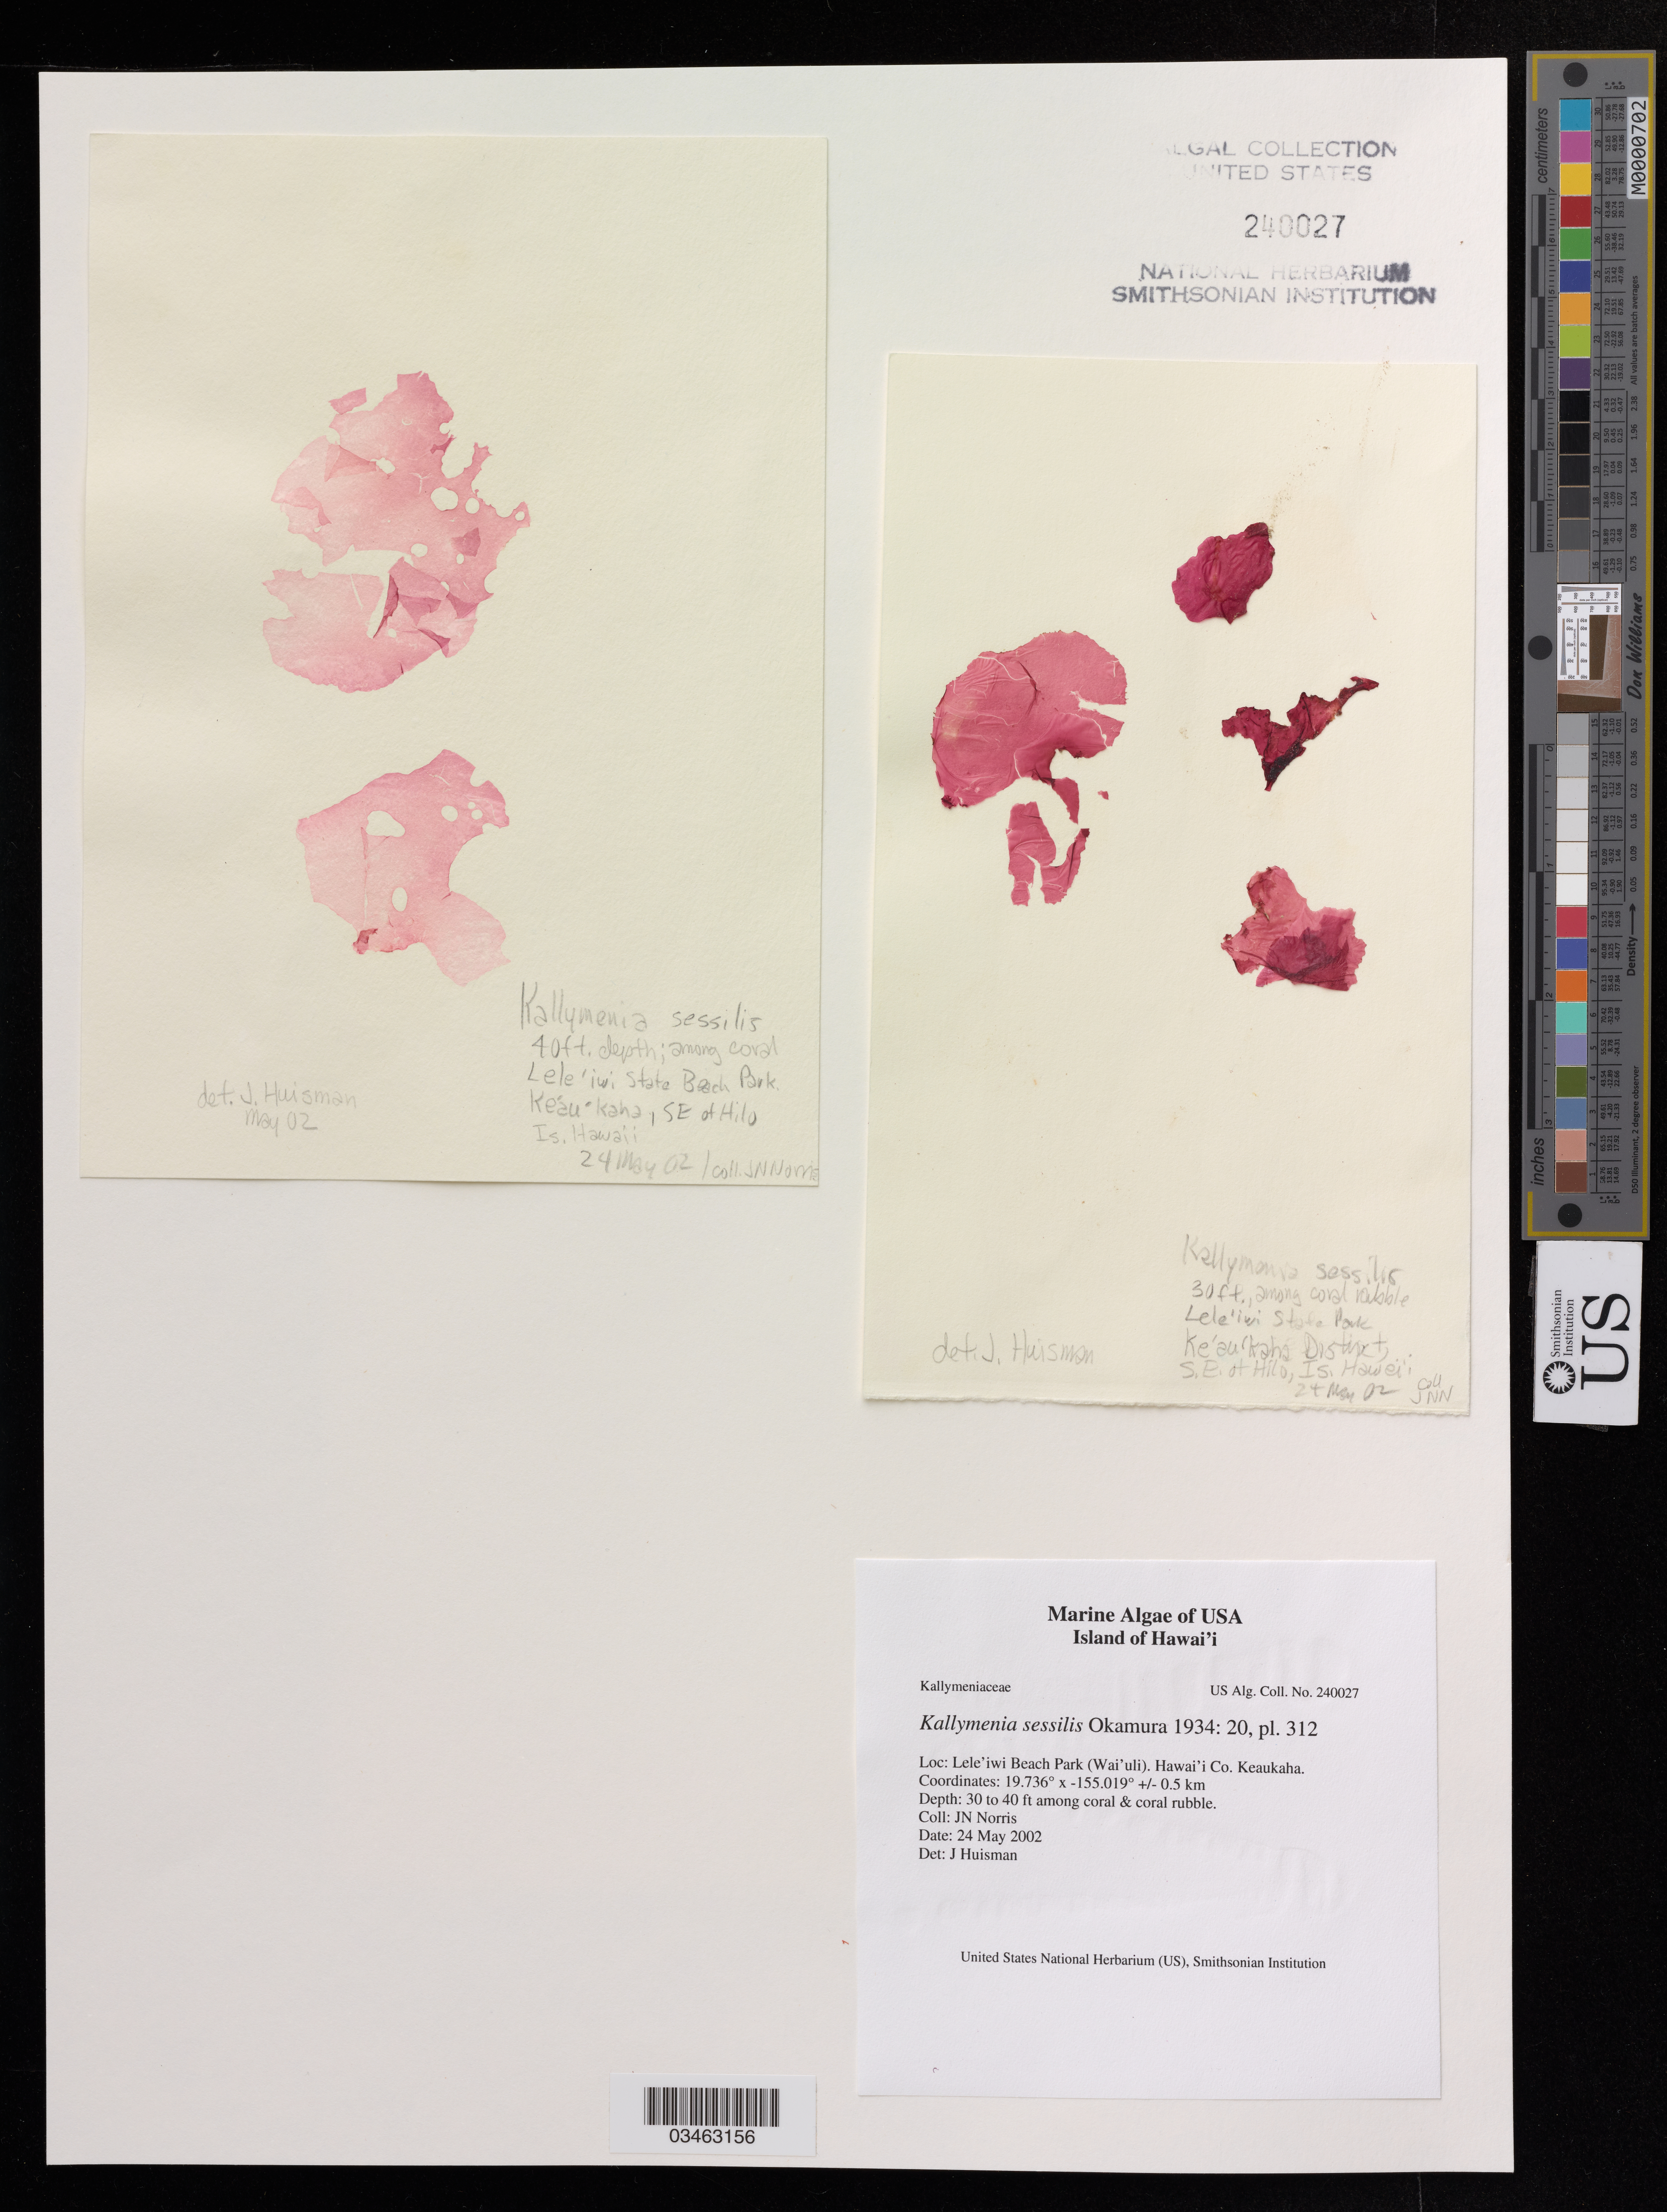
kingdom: Plantae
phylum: Rhodophyta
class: Florideophyceae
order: Gigartinales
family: Kallymeniaceae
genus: Kallymenia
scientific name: Kallymenia sessilis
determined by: Huisman, J. M.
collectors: G. R. South, A. Millar, J. M. Huisman & J. Norris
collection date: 2002-05-24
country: United States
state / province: Hawaii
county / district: Hawaii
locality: Lele' iwi Beach Park (Wai' uli). Keaukaha.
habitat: Among coral and coral rubble.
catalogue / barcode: US 240027